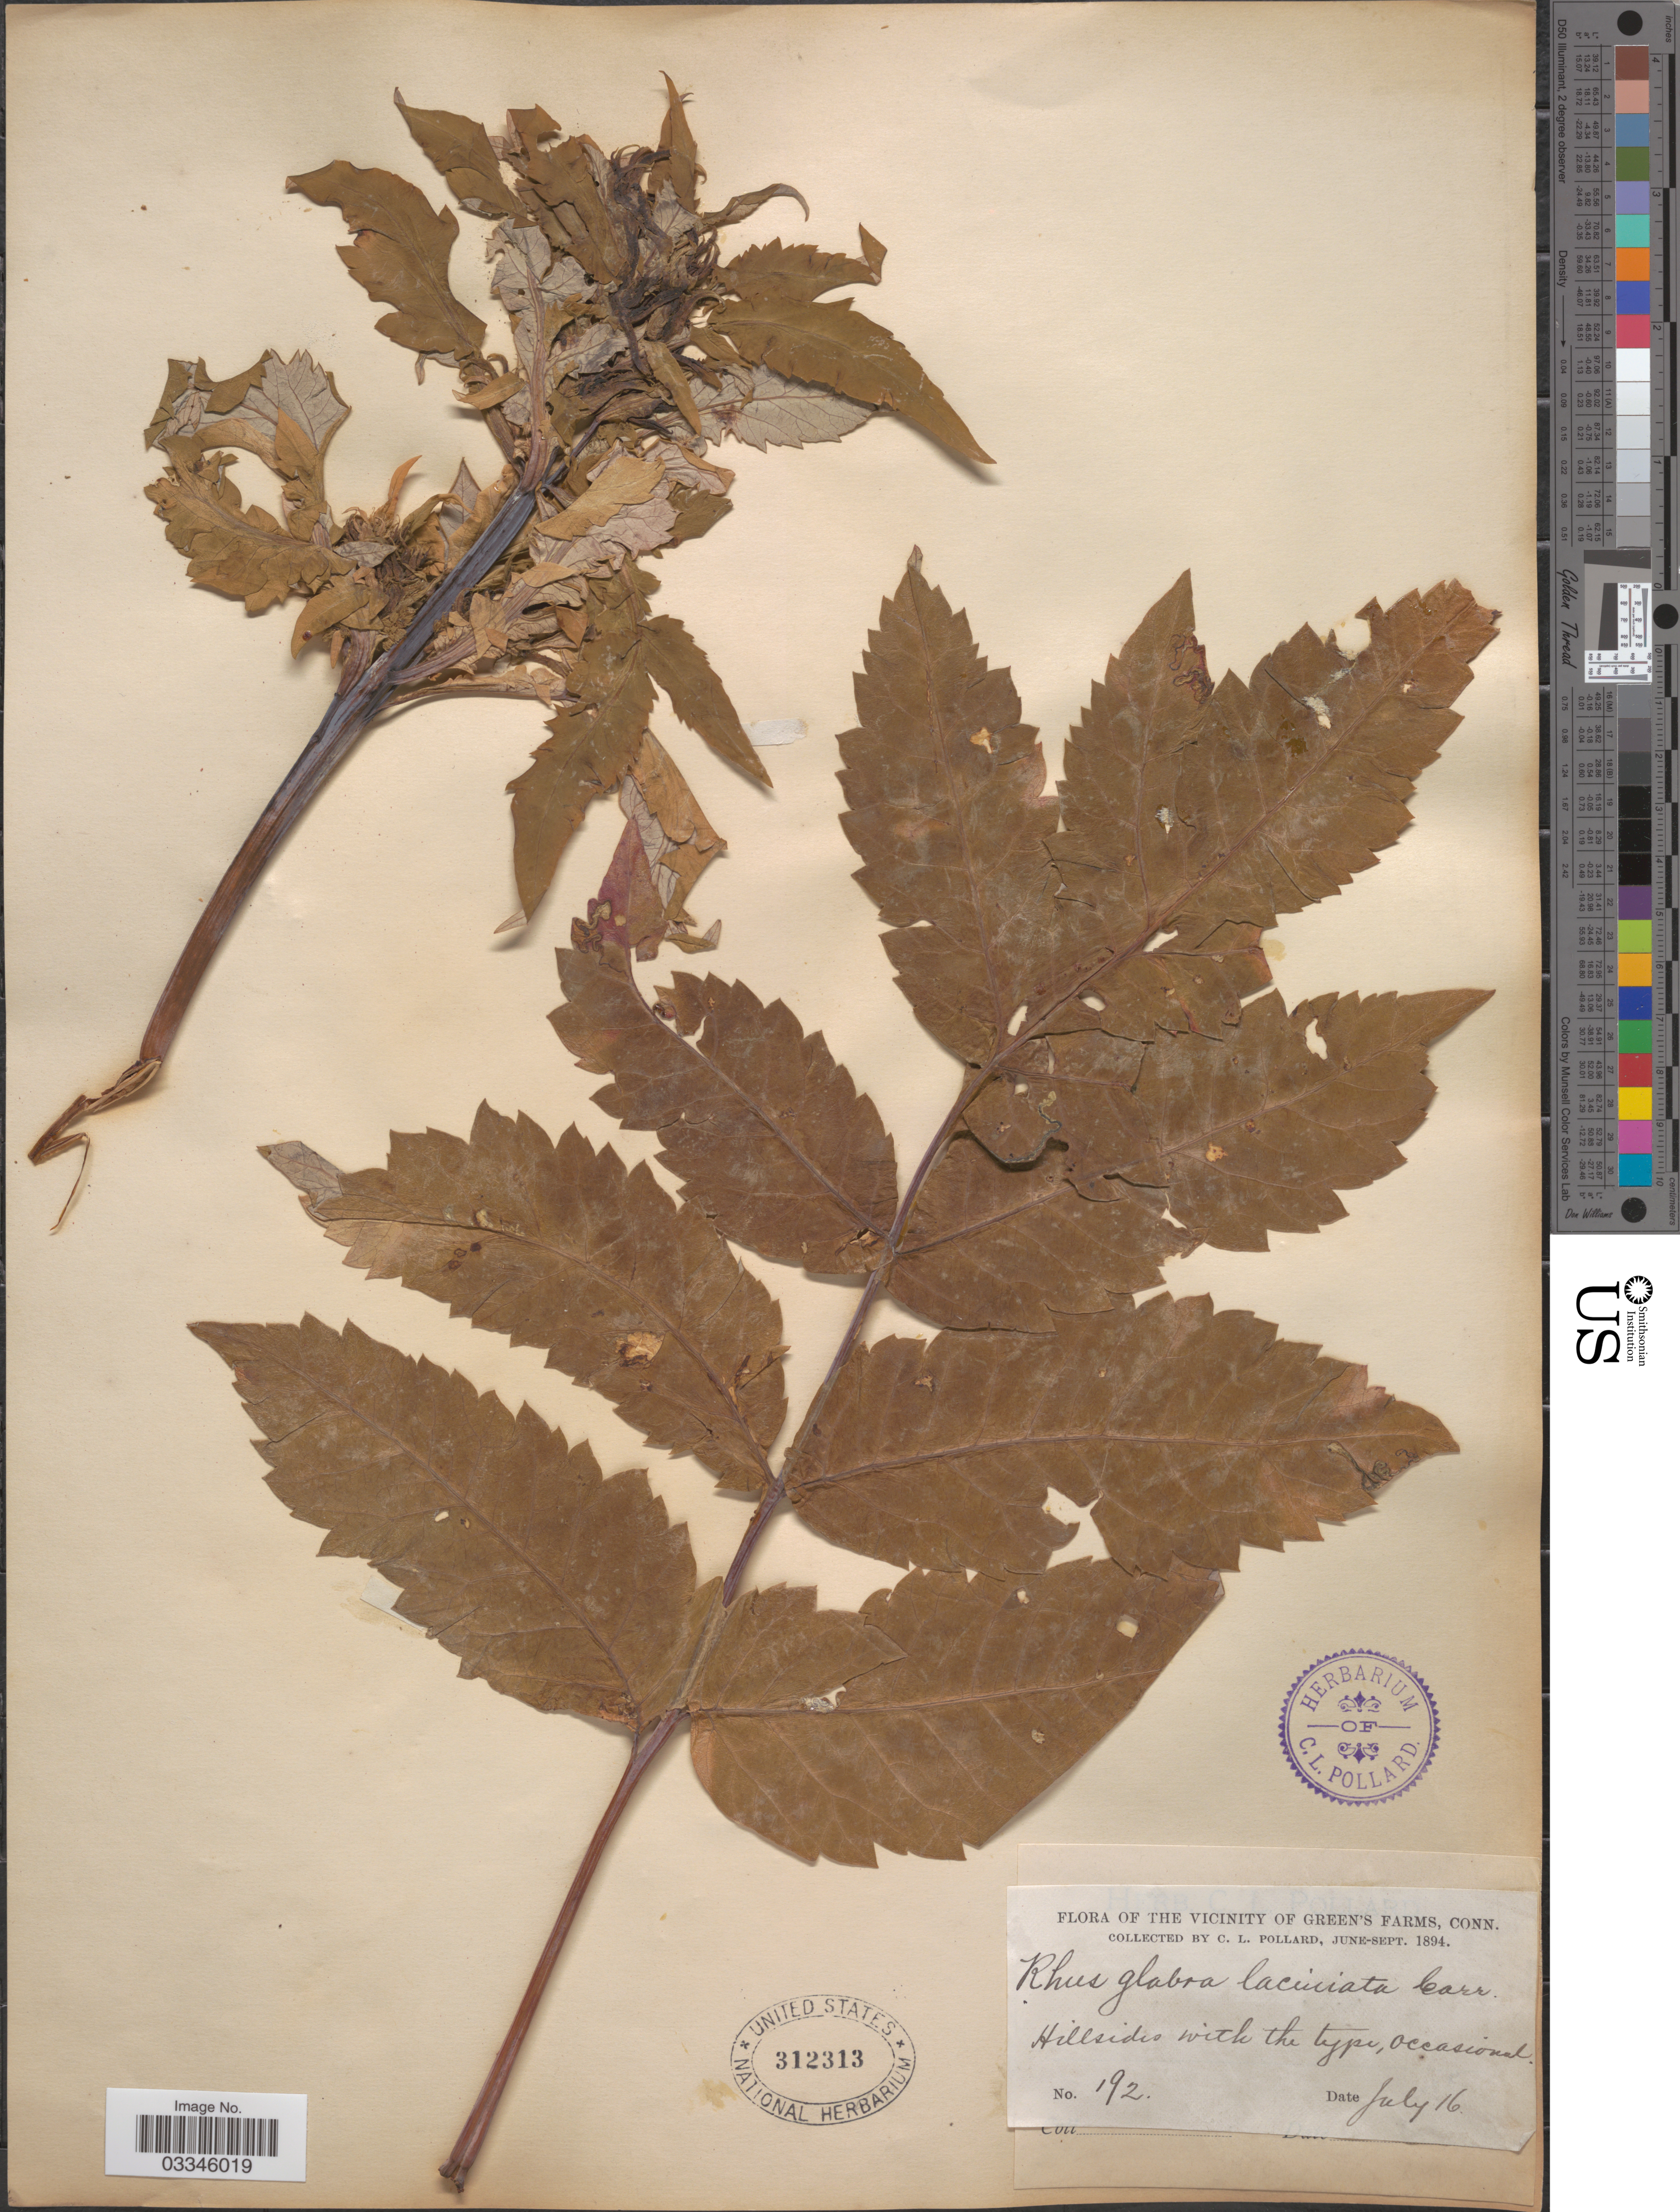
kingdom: Plantae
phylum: Tracheophyta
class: Magnoliopsida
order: Sapindales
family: Anacardiaceae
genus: Rhus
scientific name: Rhus glabra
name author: L.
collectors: C. L. Pollard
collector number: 192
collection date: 1894-07-16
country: United States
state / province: Connecticut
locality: The Vicinity of Green's Farms.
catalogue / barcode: US 312313